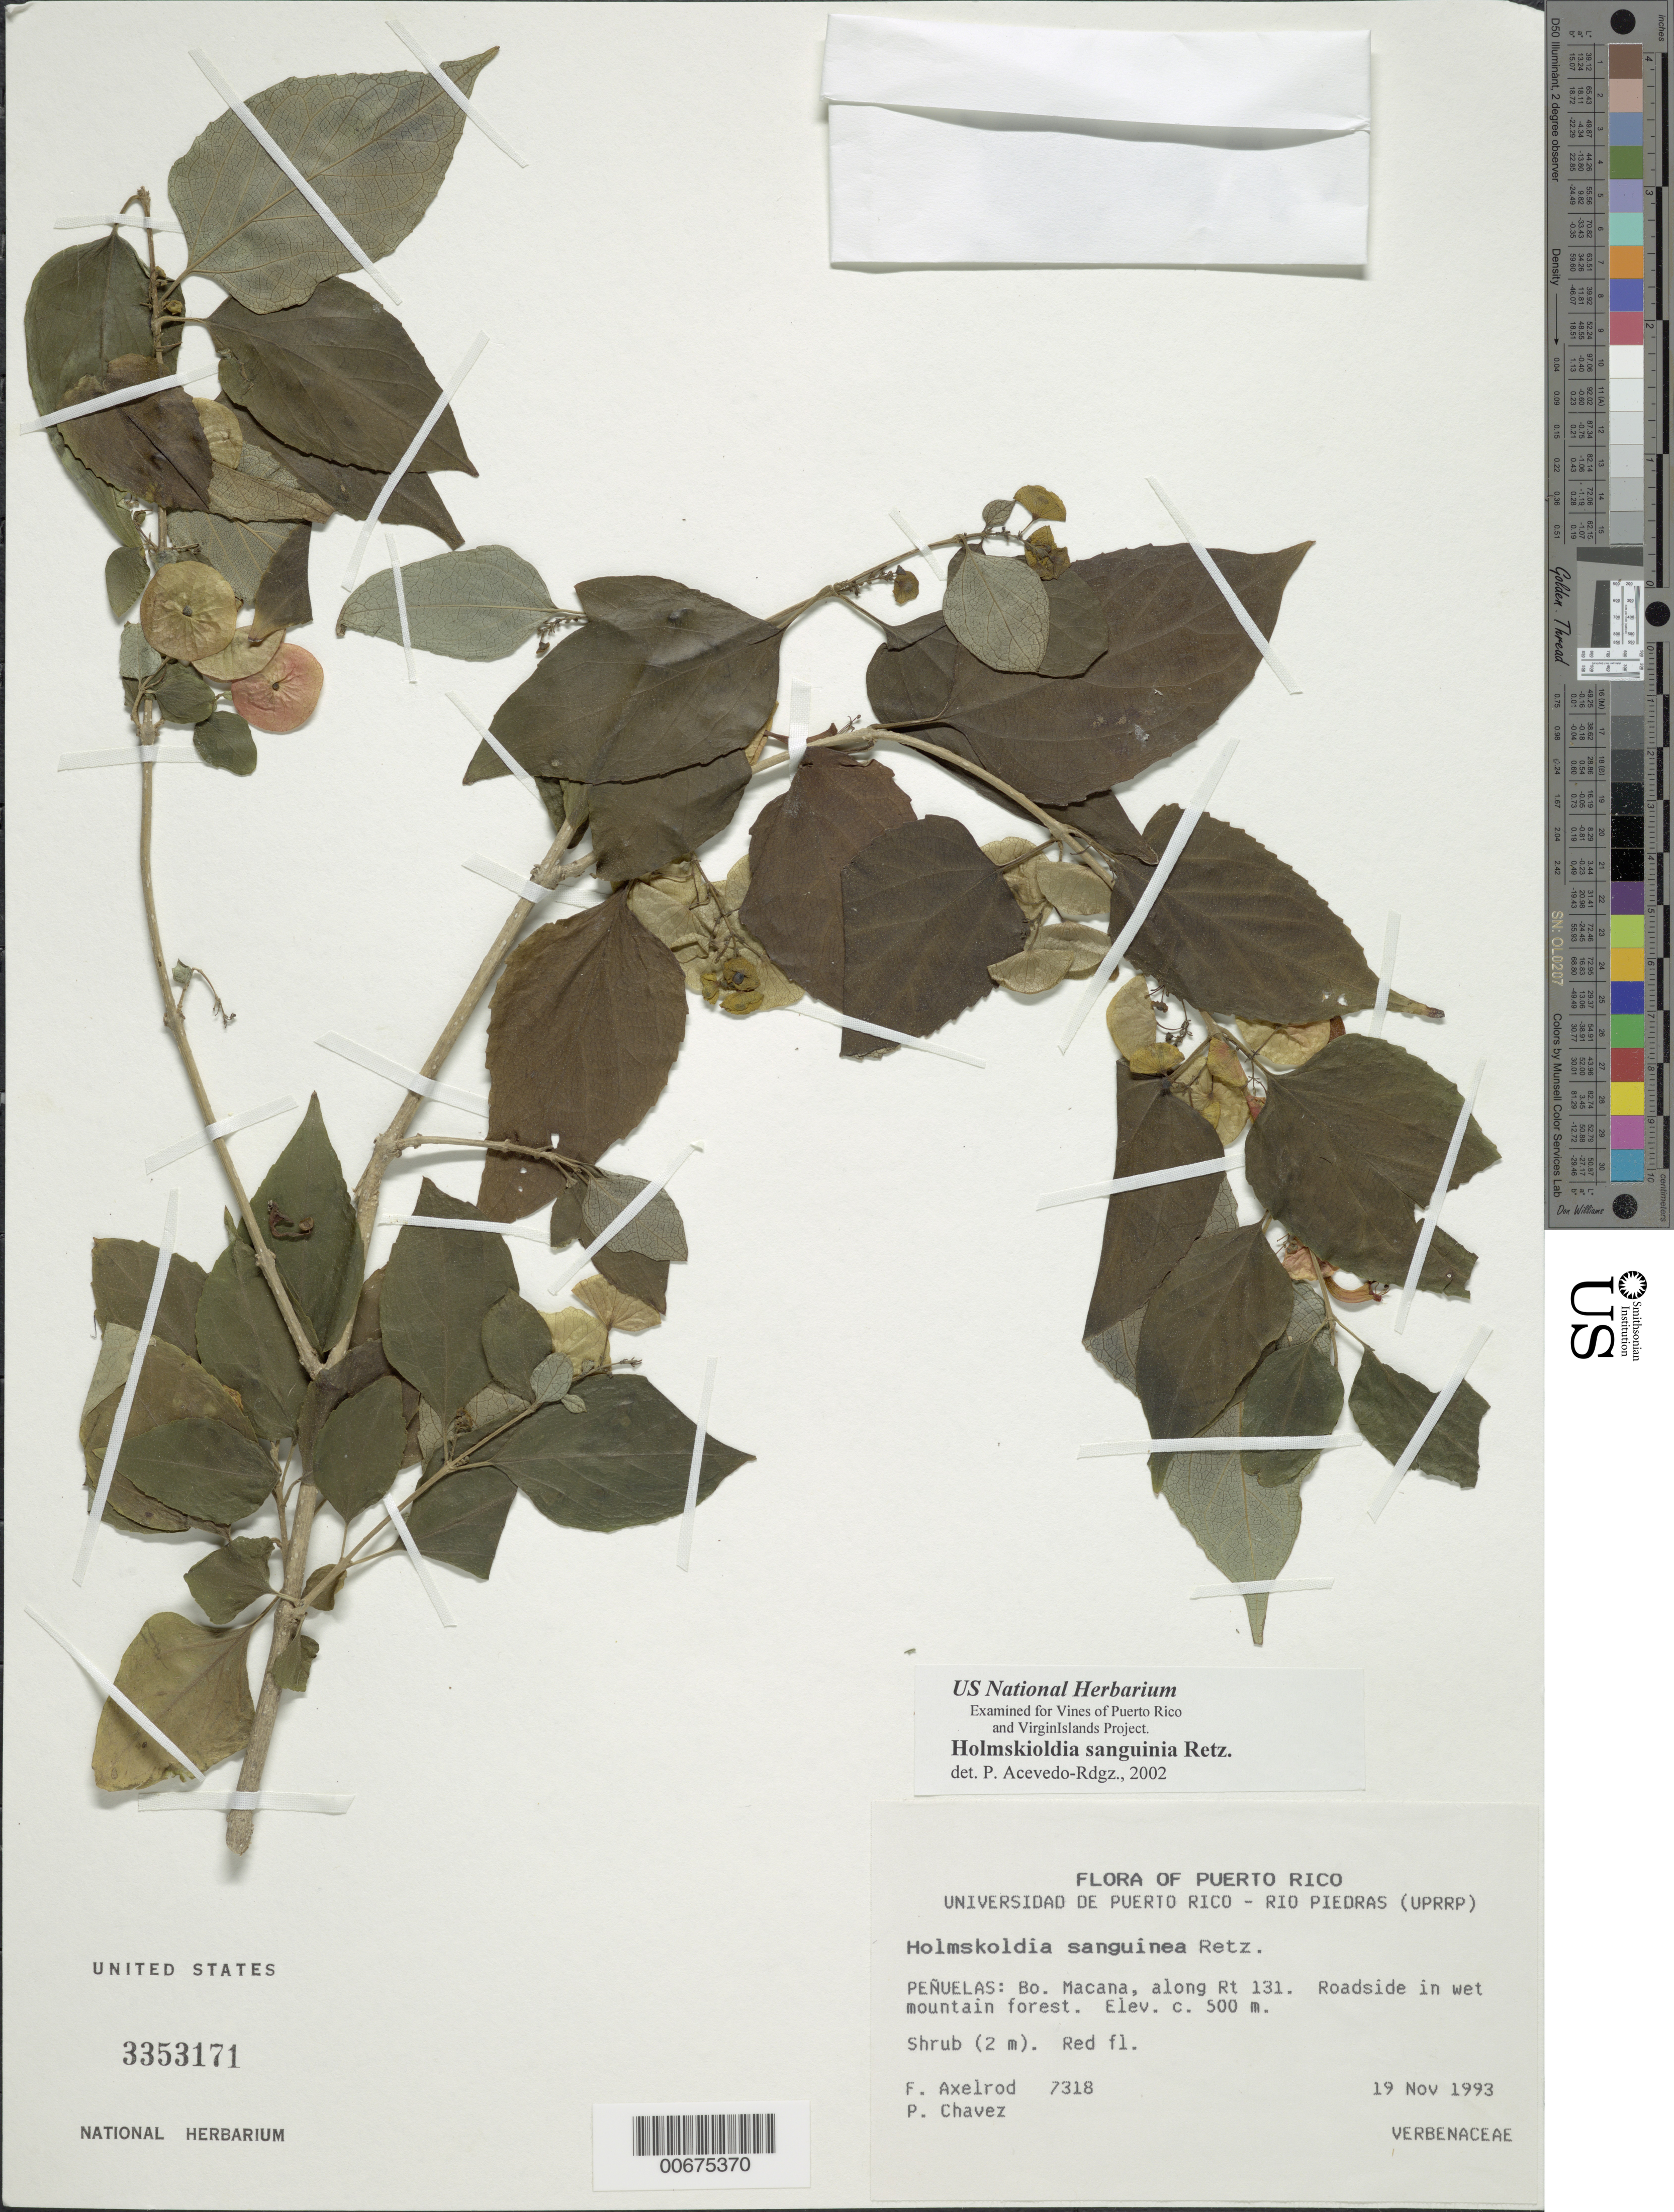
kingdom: Plantae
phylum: Tracheophyta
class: Magnoliopsida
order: Lamiales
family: Lamiaceae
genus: Holmskioldia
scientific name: Holmskioldia sanguinea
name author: Retz.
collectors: F. S. Axelrod & P. Chavez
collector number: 7318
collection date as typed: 19 Nov 1993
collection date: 1993-11-19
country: Puerto Rico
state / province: Peñuelas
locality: Peñuelas: Bo. Macana, along Rt. 131.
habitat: Roadside in wet mountain forest.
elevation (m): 500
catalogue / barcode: US 3353171